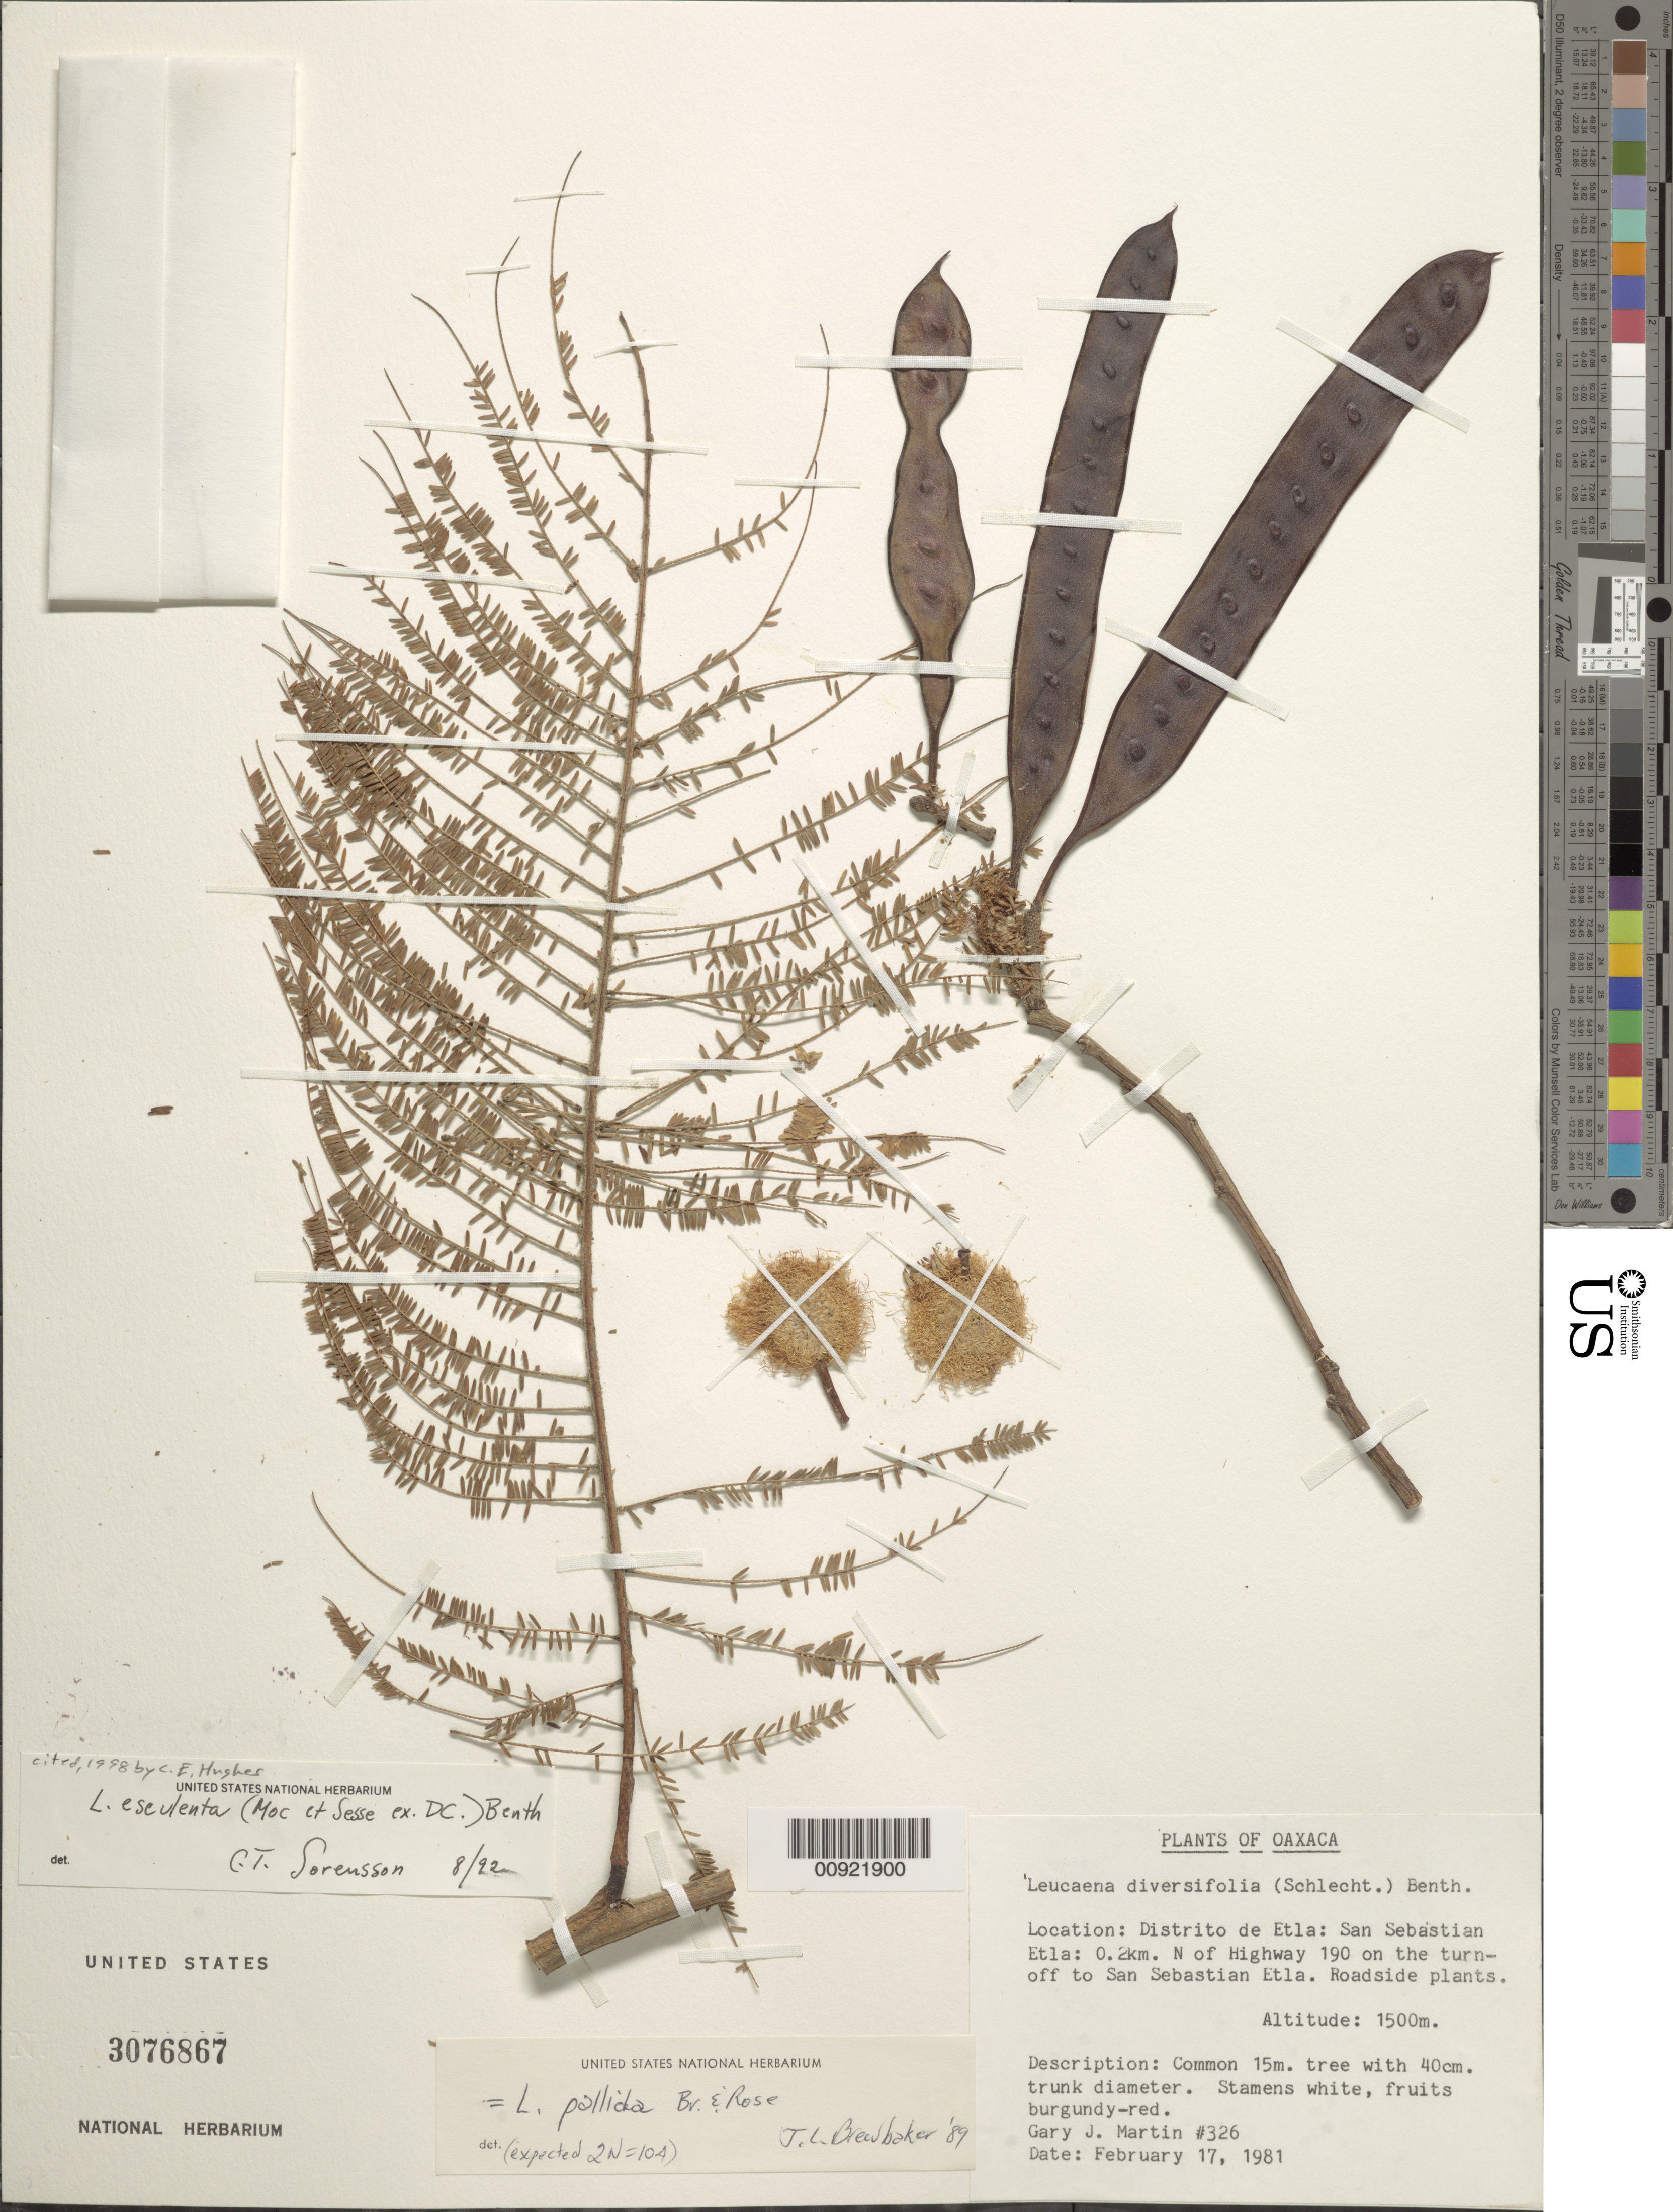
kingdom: Plantae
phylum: Tracheophyta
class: Magnoliopsida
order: Fabales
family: Fabaceae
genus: Leucaena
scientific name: Leucaena esculenta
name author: (Moc. & Sessé ex DC.) Benth.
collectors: G. J. Martin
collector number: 326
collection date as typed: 17 Feb 1981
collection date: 1981-02-17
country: Mexico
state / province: Oaxaca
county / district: Etla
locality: Oaxaca: Distrito de Etla: San Sebastian Etla: 0.2 km. N of Highway 190 on the turn-off to San Sebastian Etla.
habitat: Roadside plants.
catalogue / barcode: US 3076867